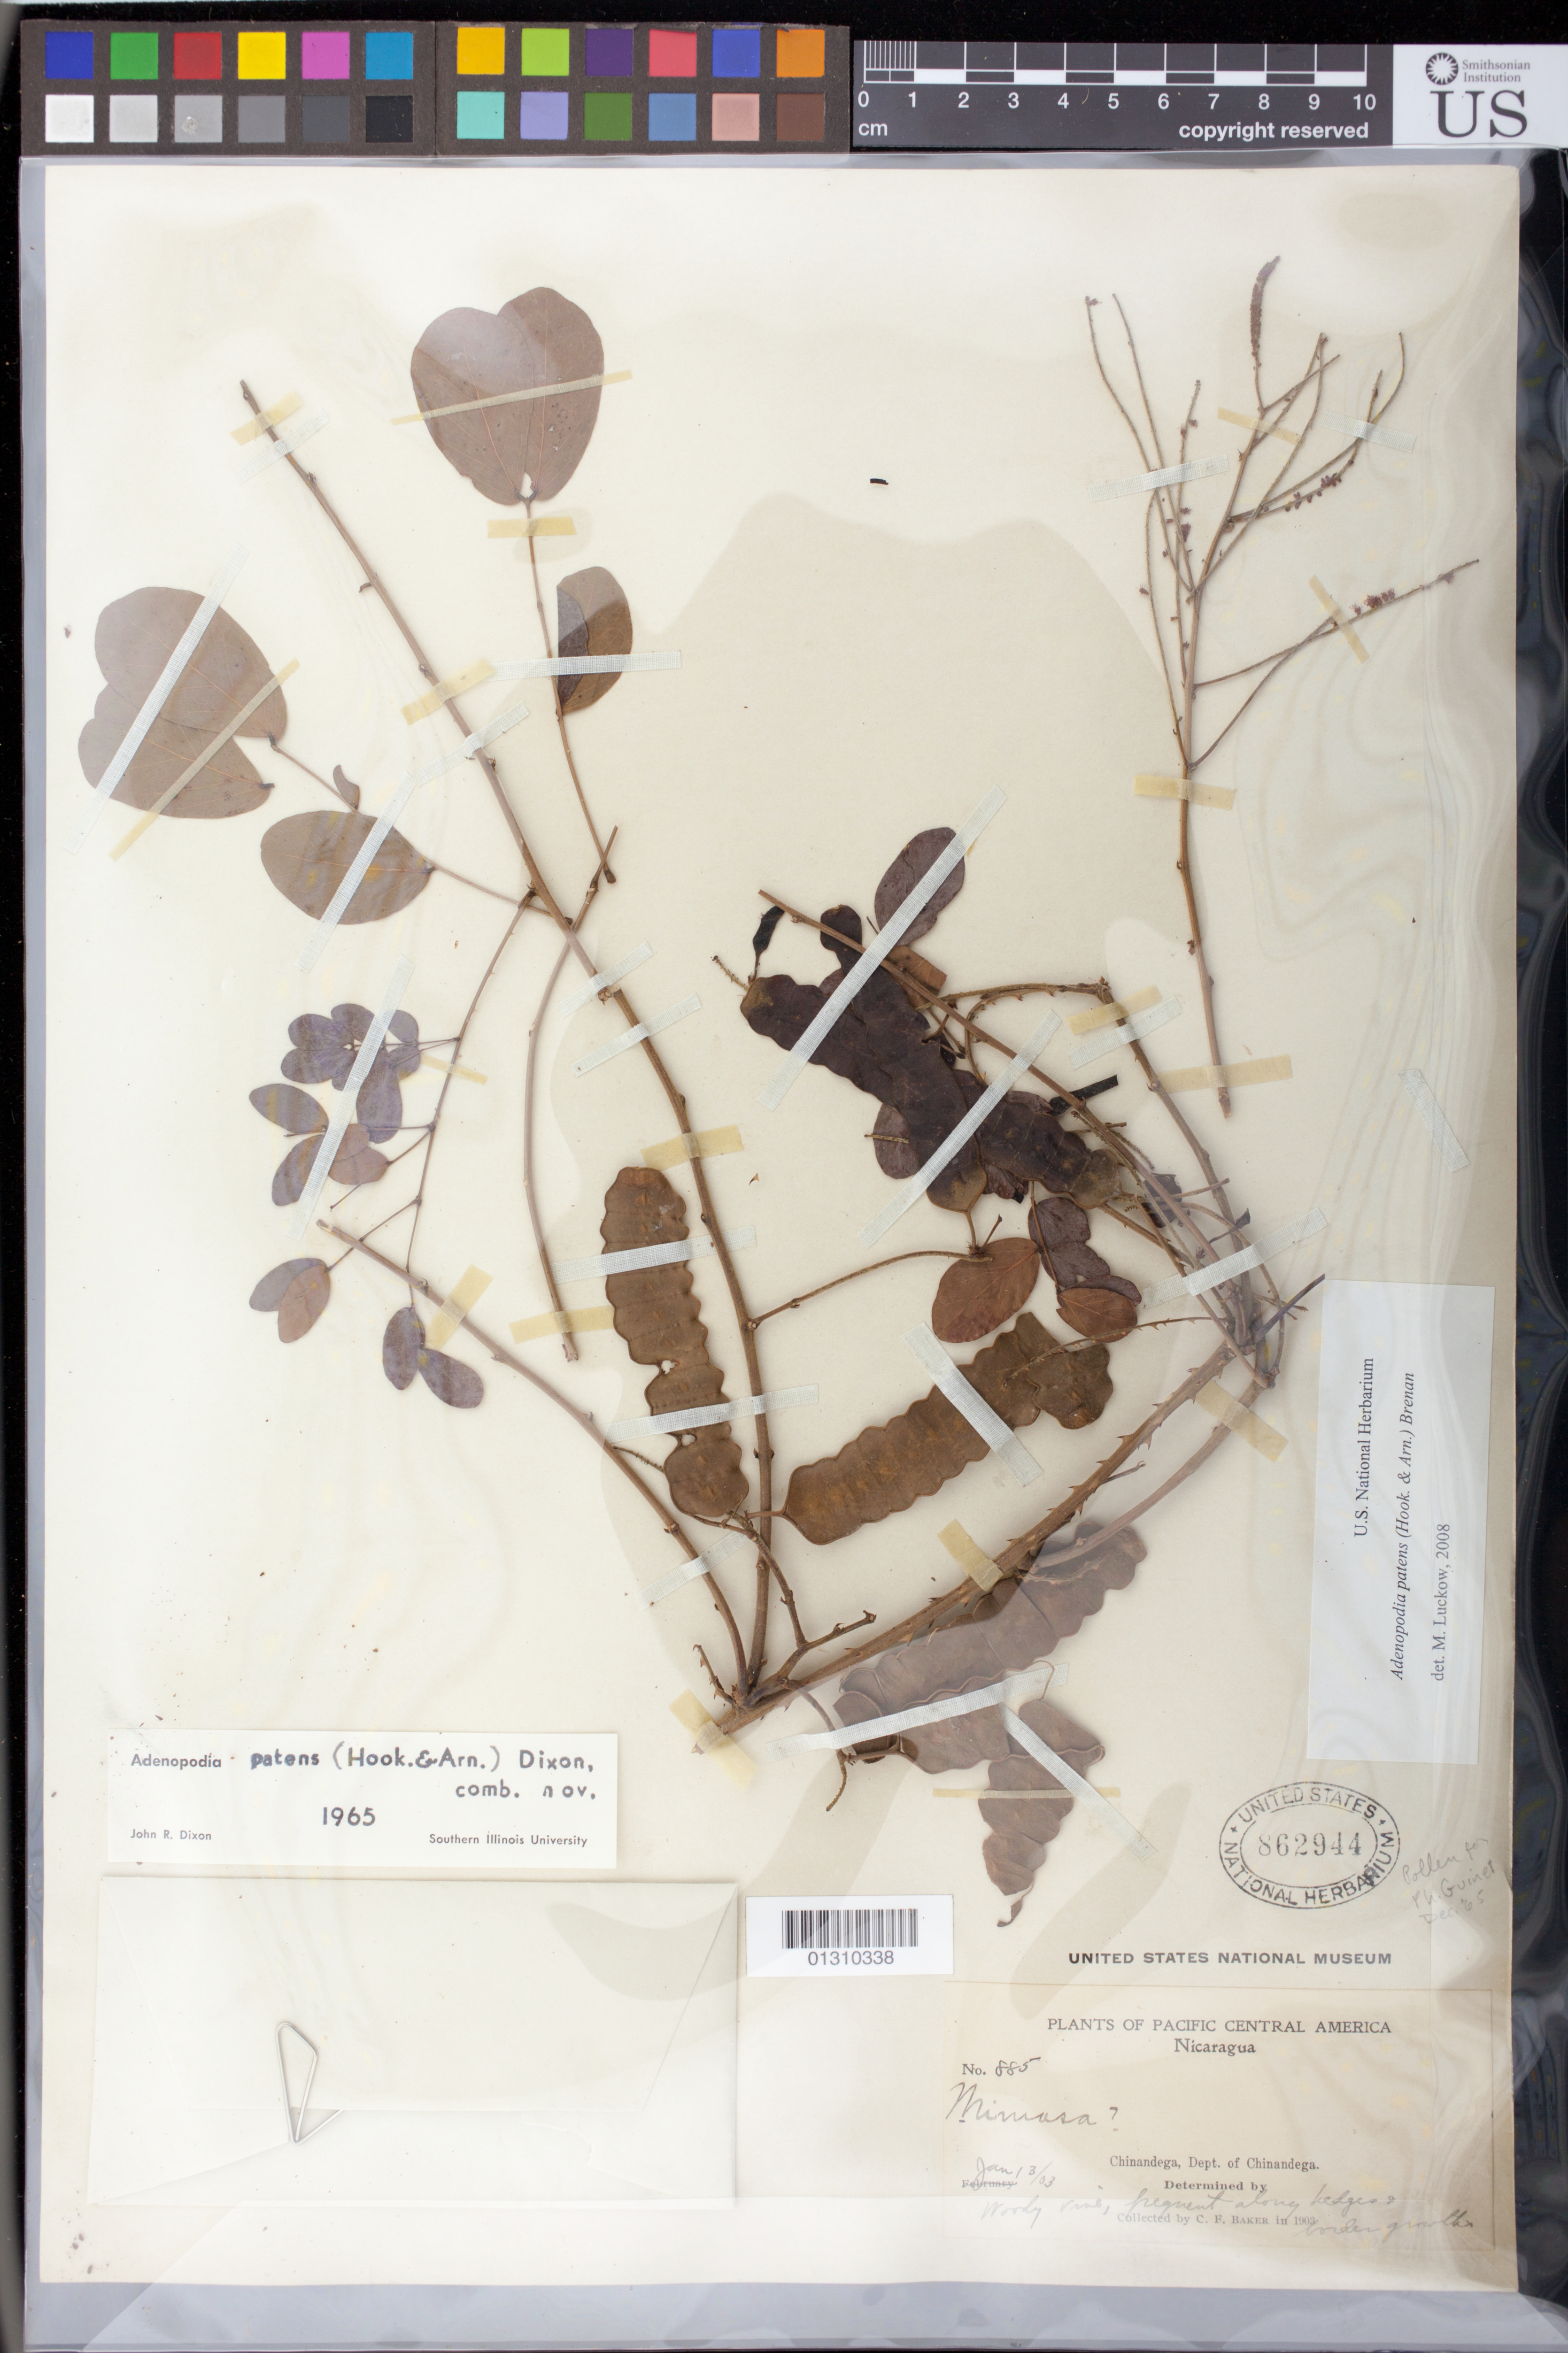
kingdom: Plantae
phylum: Tracheophyta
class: Magnoliopsida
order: Fabales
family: Fabaceae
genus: Adenopodia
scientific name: Adenopodia patens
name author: (Hook. & Arn.) Brenan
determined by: Luckow, M. A.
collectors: C. F. Baker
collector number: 885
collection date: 1903-01-13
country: Nicaragua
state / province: Chinandega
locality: Chinandega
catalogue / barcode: US 862944